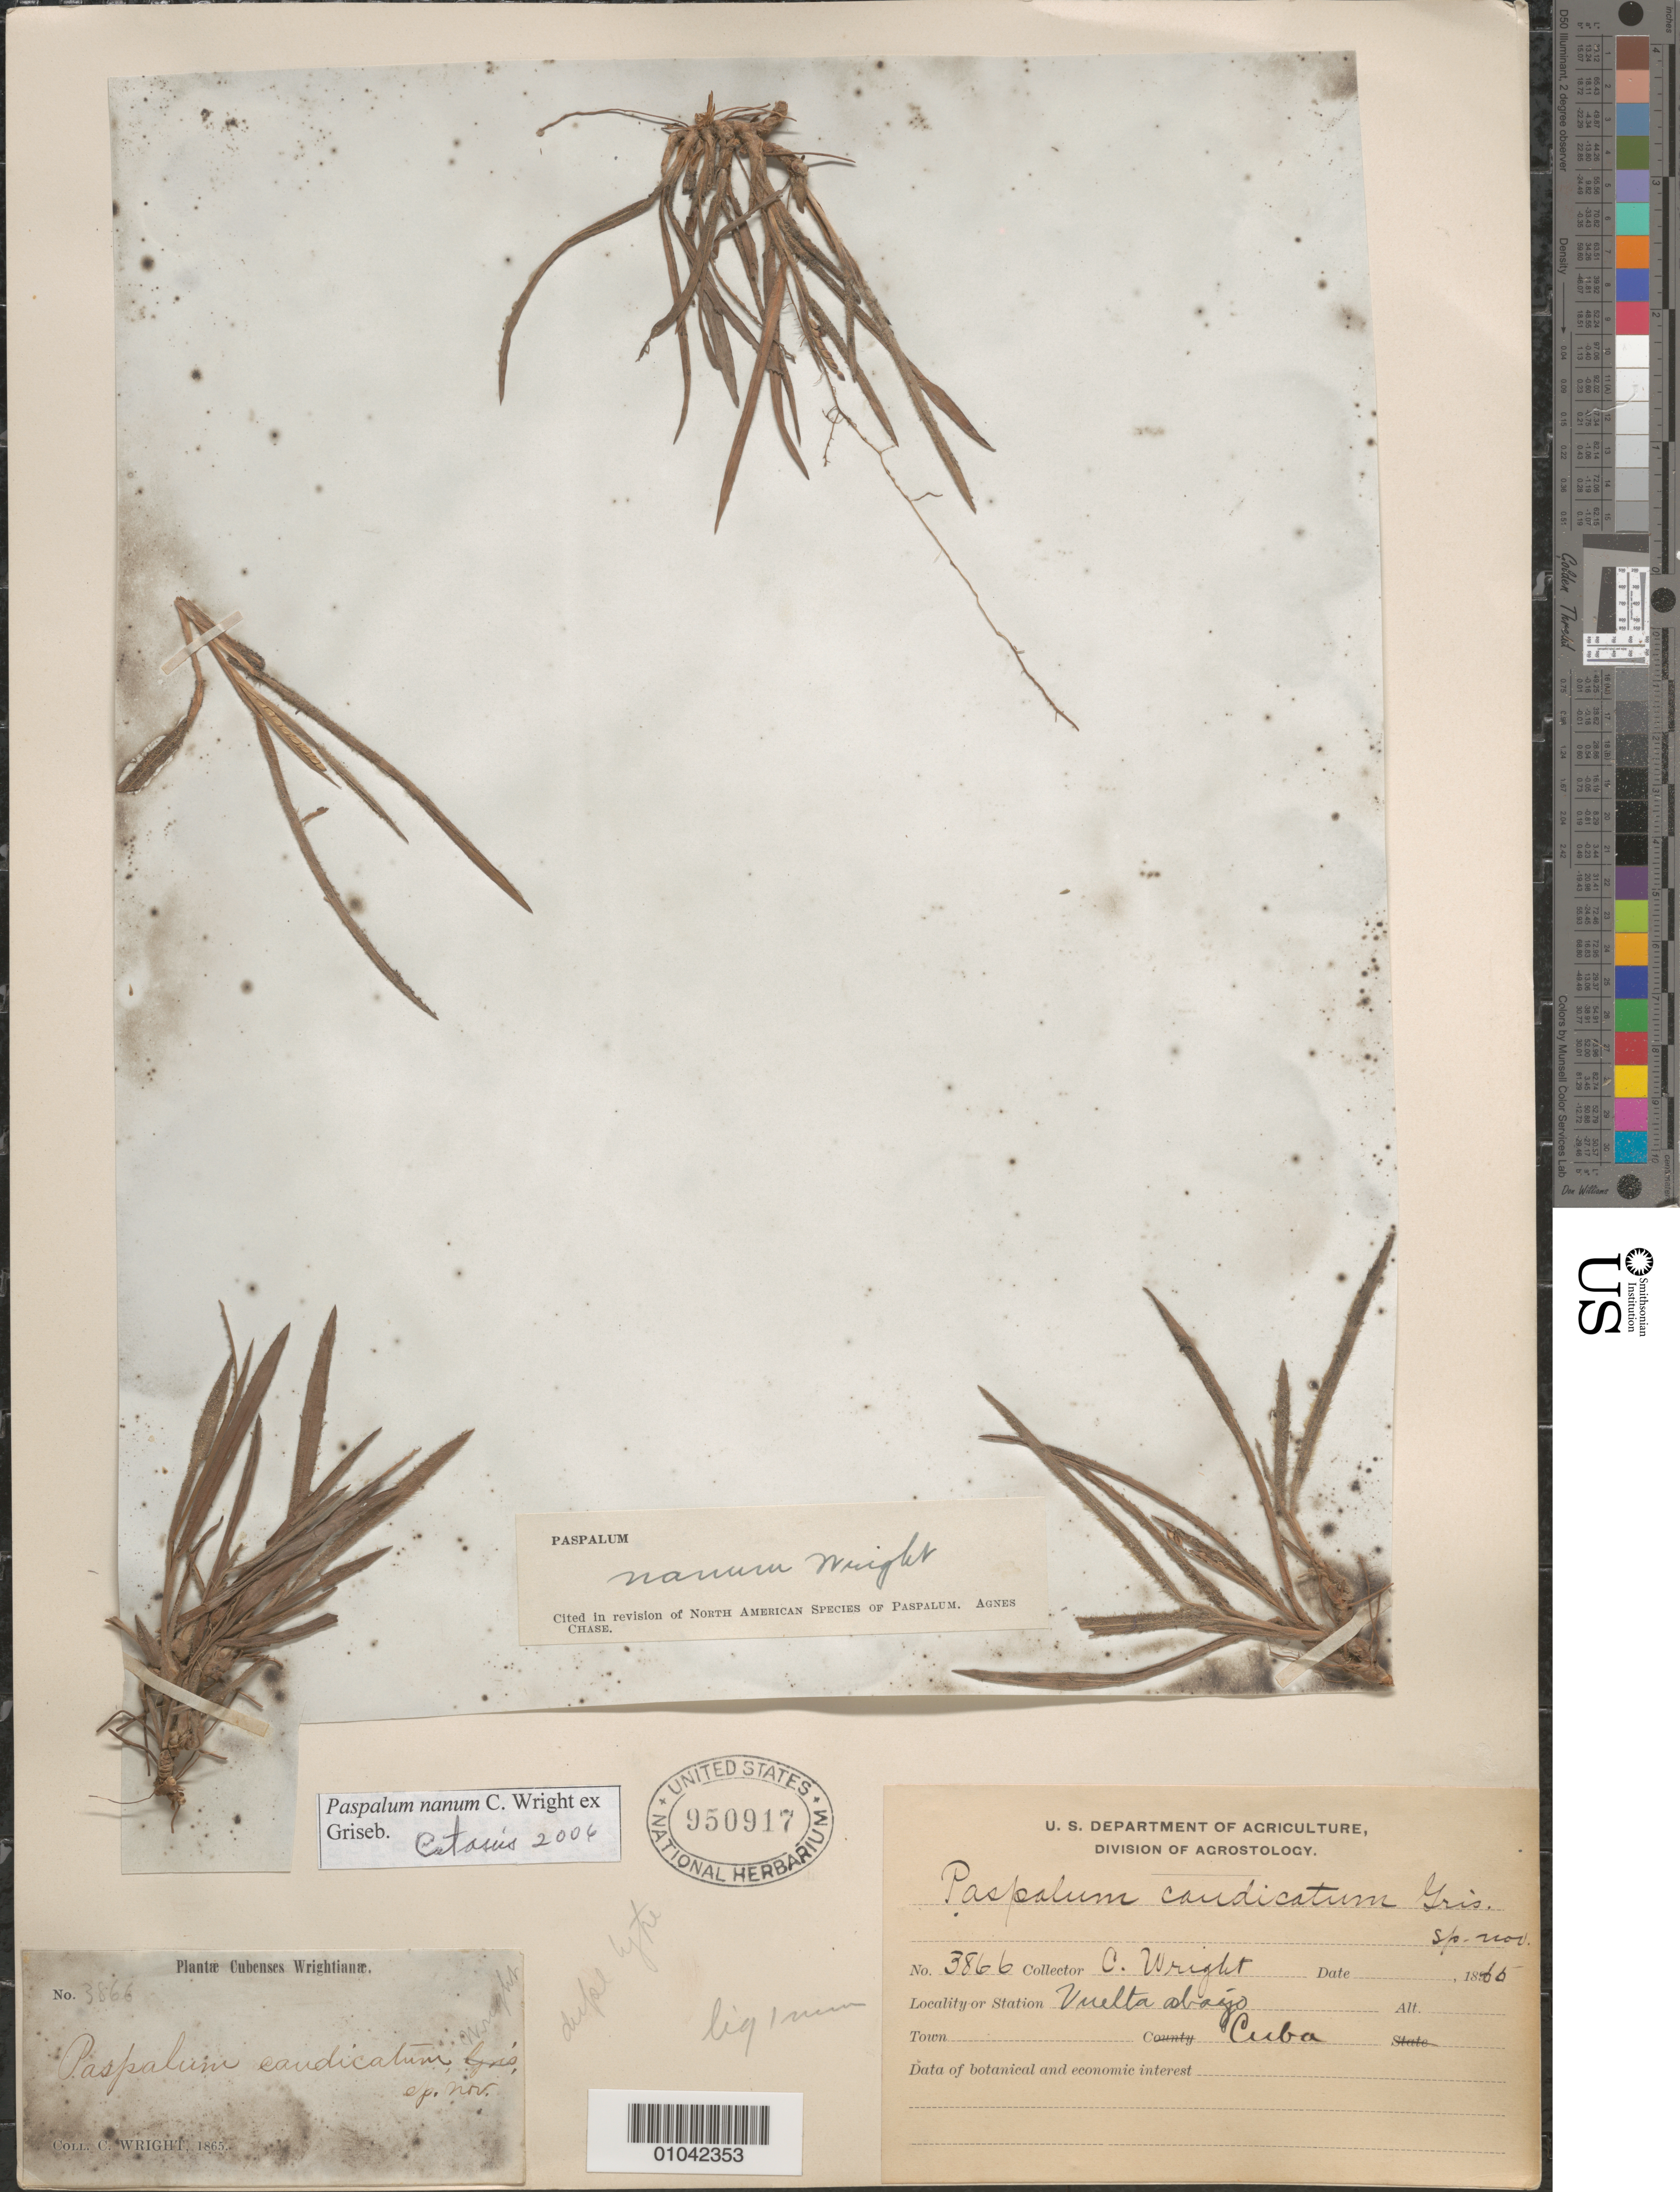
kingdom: Plantae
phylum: Tracheophyta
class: Liliopsida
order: Poales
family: Poaceae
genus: Paspalum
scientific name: Paspalum nanum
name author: C. Wright ex Griseb.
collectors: C. Wright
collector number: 3866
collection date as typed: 1865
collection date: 1865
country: Cuba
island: Cuba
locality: Vuelta Abajo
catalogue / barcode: US 950917